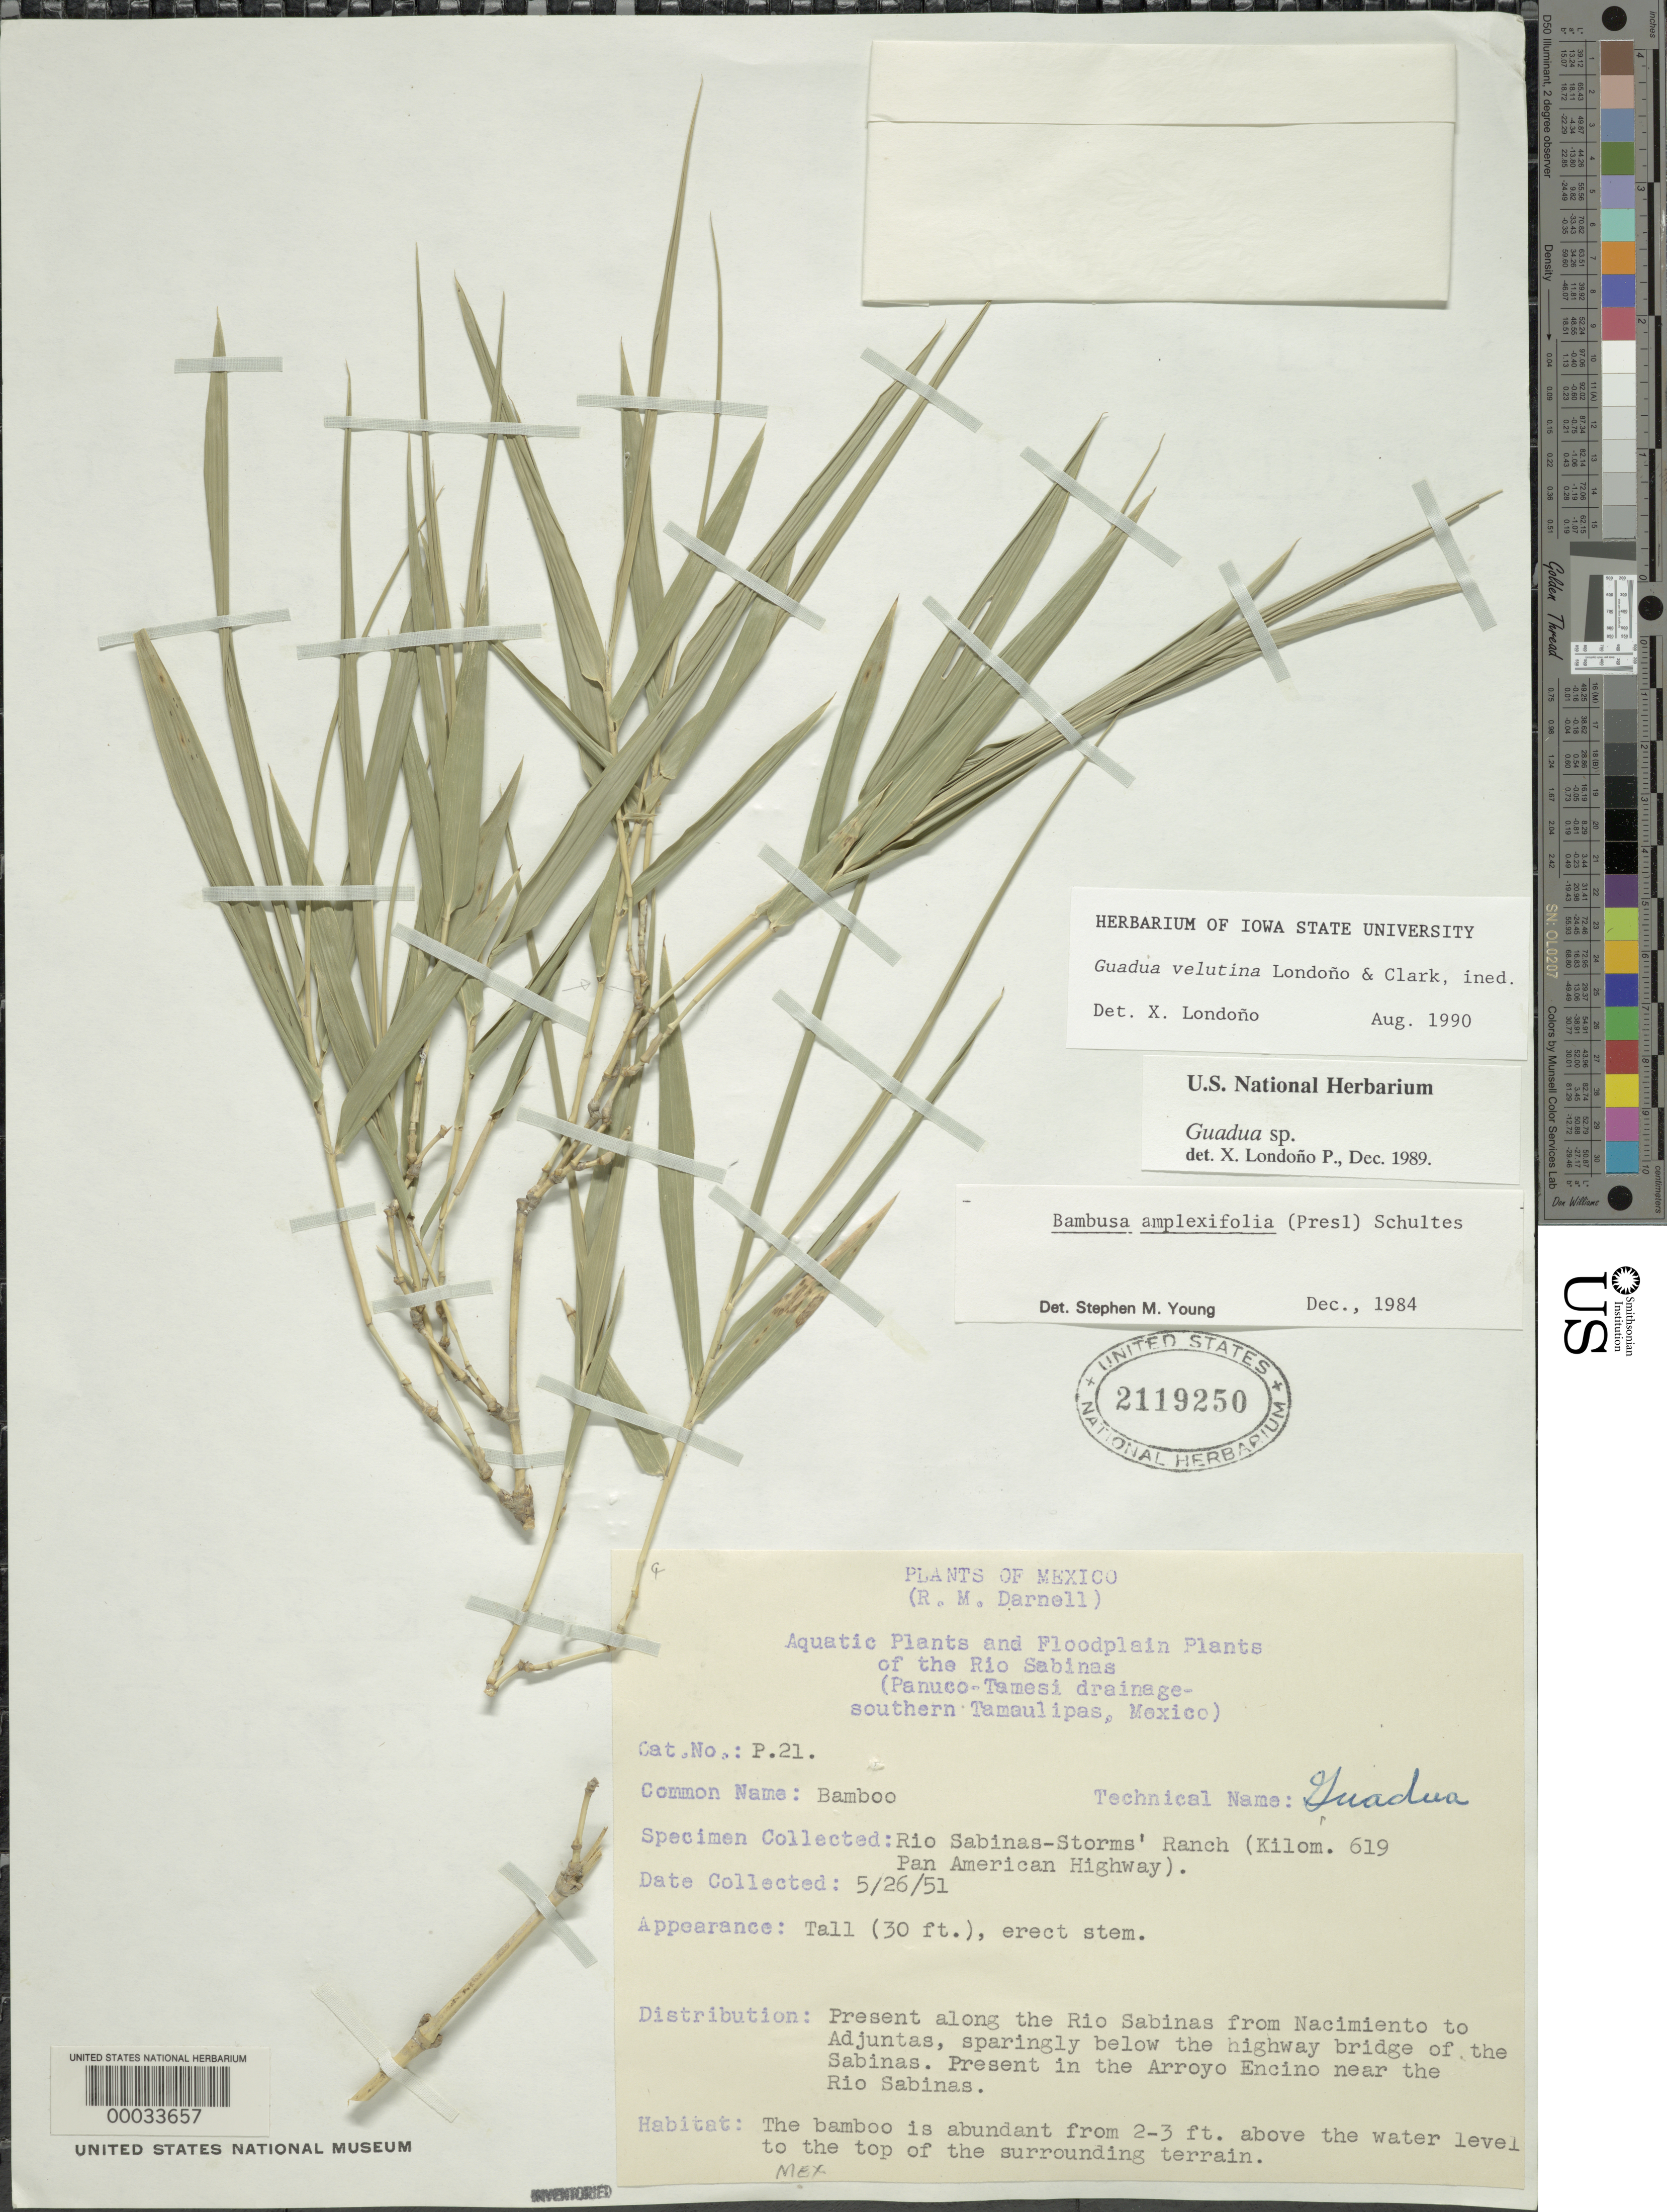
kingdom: Plantae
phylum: Tracheophyta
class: Liliopsida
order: Poales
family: Poaceae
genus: Guadua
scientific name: Guadua velutina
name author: Londoño & L.G. Clark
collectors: R. Darnell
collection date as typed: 26 May 1951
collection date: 1951-05-26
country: Mexico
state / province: Tamaulipas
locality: Rio sabinas-storm's ranch, km 619 pan amer. hwy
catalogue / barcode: US 2119250